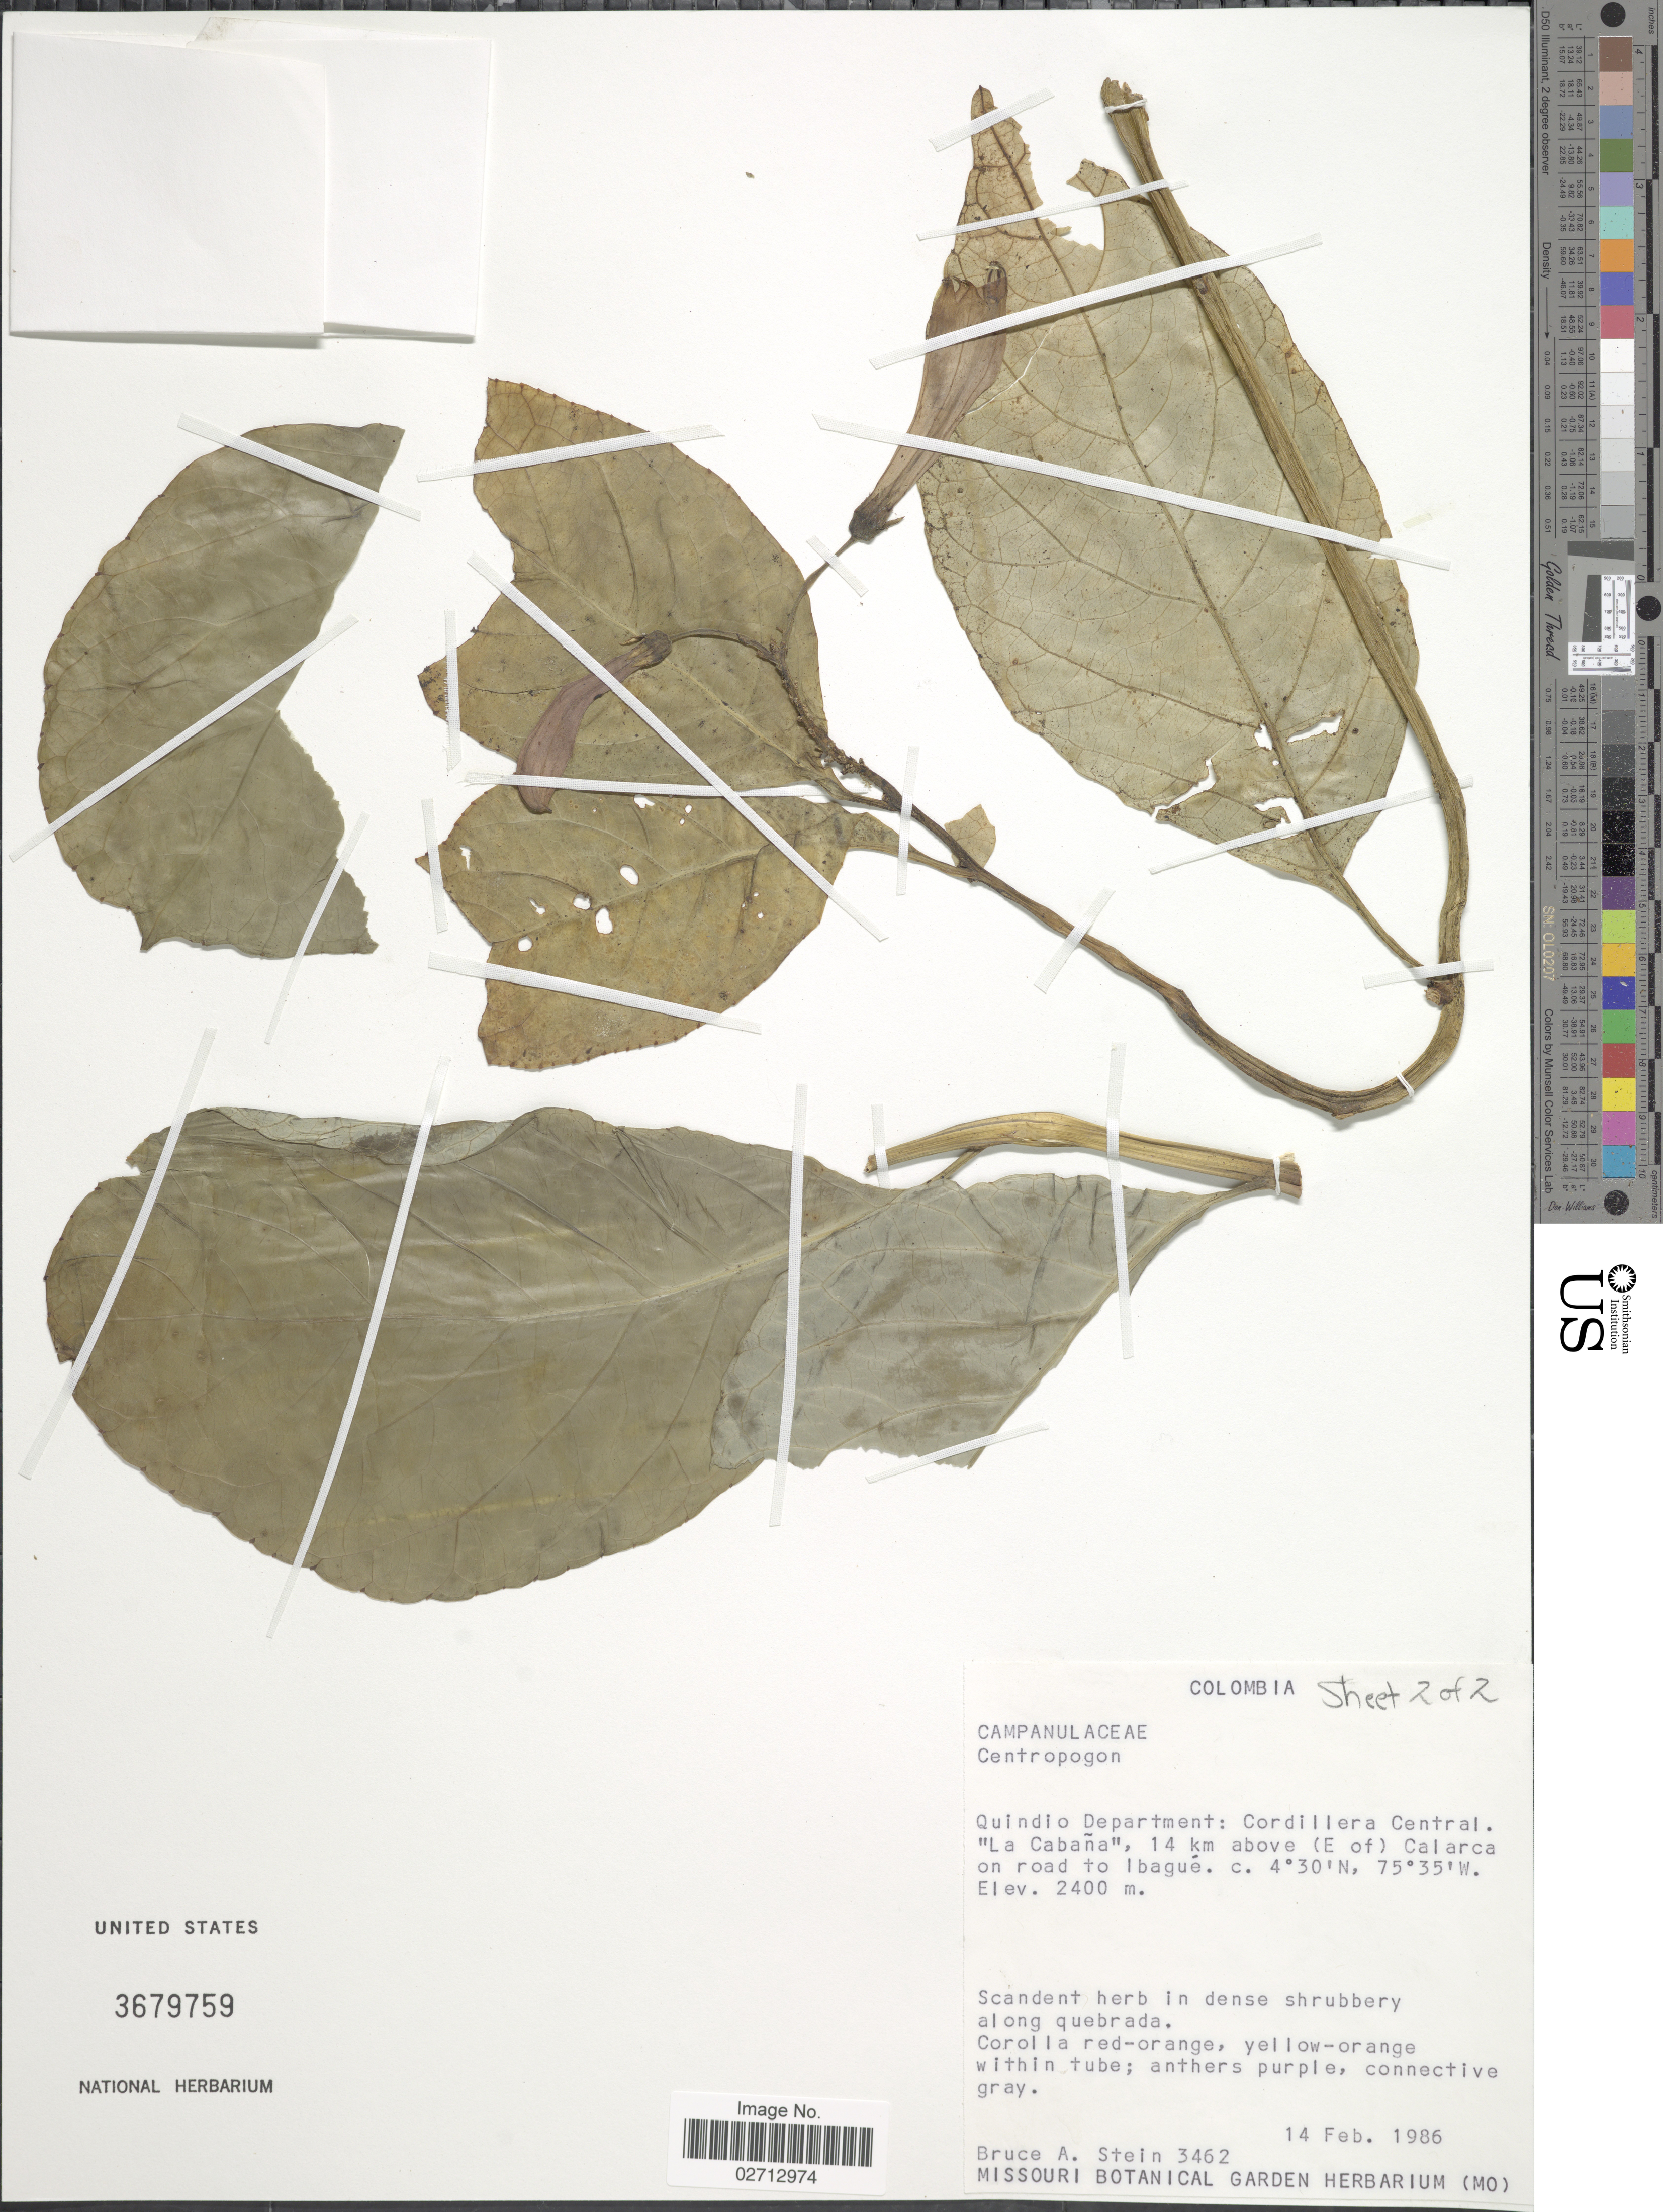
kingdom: Plantae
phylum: Tracheophyta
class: Magnoliopsida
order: Asterales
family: Campanulaceae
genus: Centropogon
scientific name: Centropogon sp.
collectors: B. A. Stein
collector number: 3462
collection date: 1986-02-14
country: Colombia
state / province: Quindío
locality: Cordillera Central. "La Cabana", 14 km above (E of) Calarca on road to Ibague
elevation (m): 2400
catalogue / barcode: US 3679759